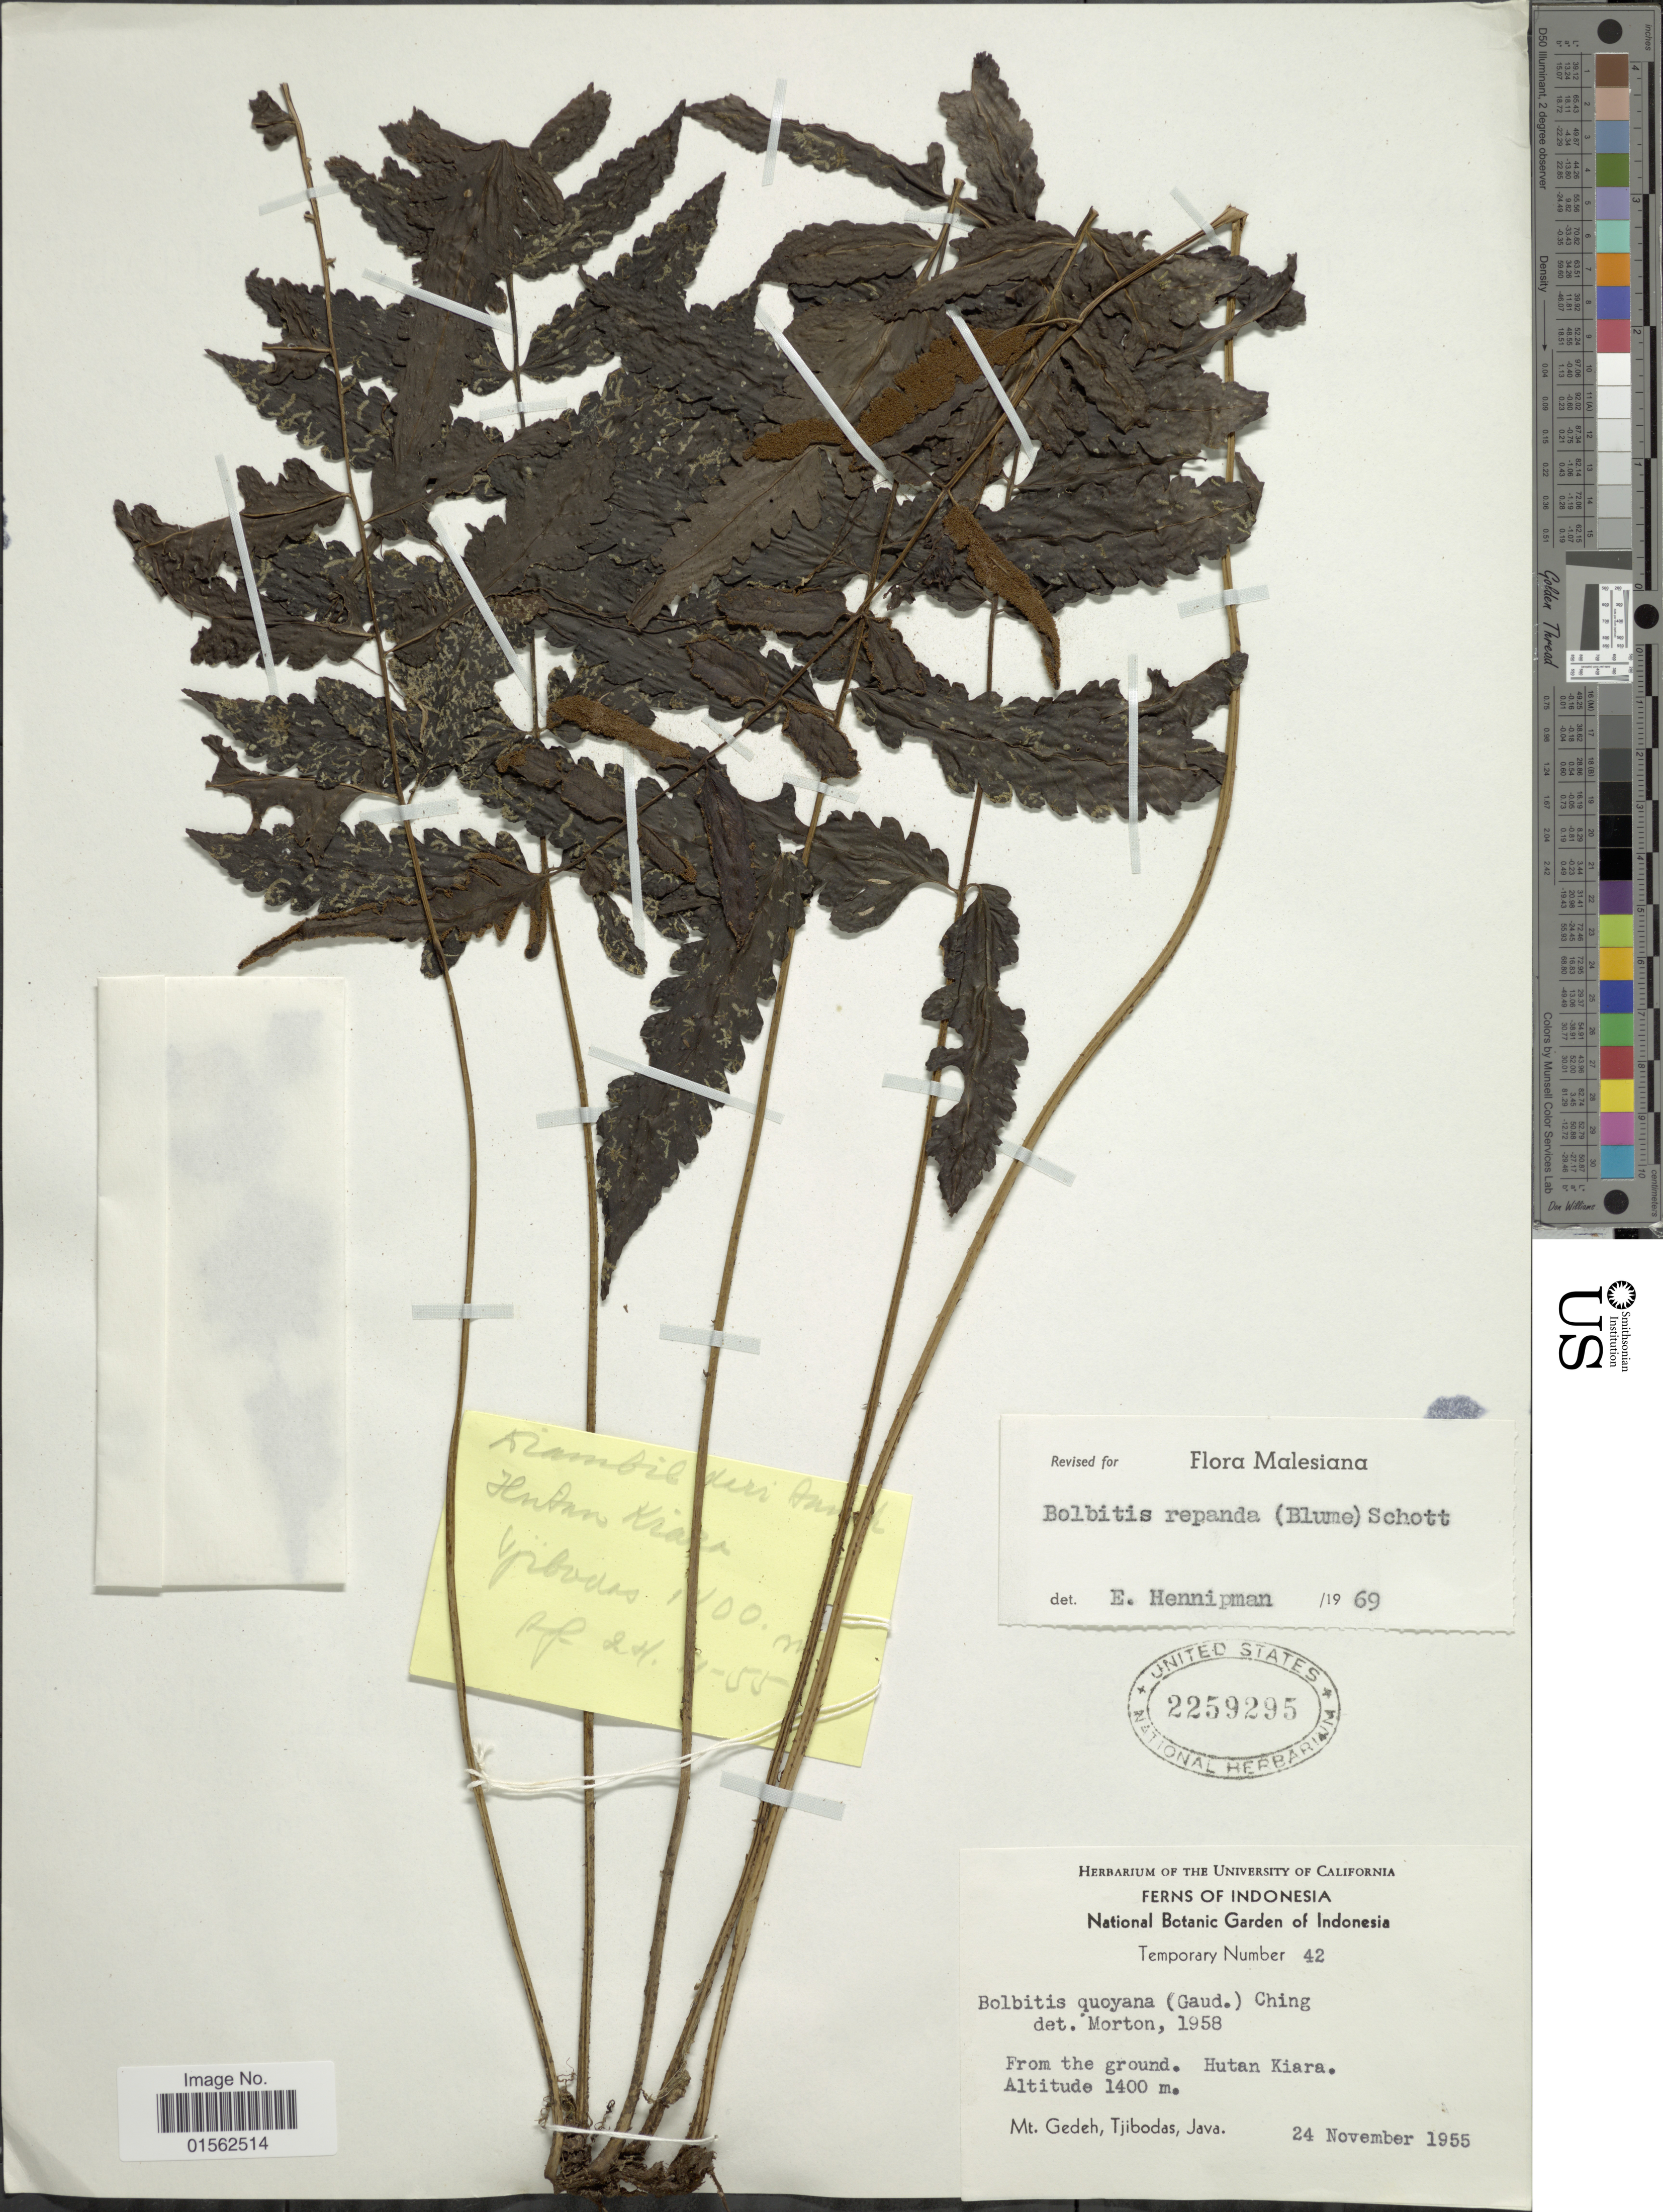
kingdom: Plantae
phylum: Tracheophyta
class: Polypodiopsida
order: Polypodiales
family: Dryopteridaceae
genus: Bolbitis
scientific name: Bolbitis repanda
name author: (Blume) Schott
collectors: ex herb. Univ. of California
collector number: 42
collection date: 1955-11-24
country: Indonesia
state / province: Java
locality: Indonesia, Hutan Kiara, Mt. Gedeh, Tjibodas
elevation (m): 1400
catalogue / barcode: US 2259295